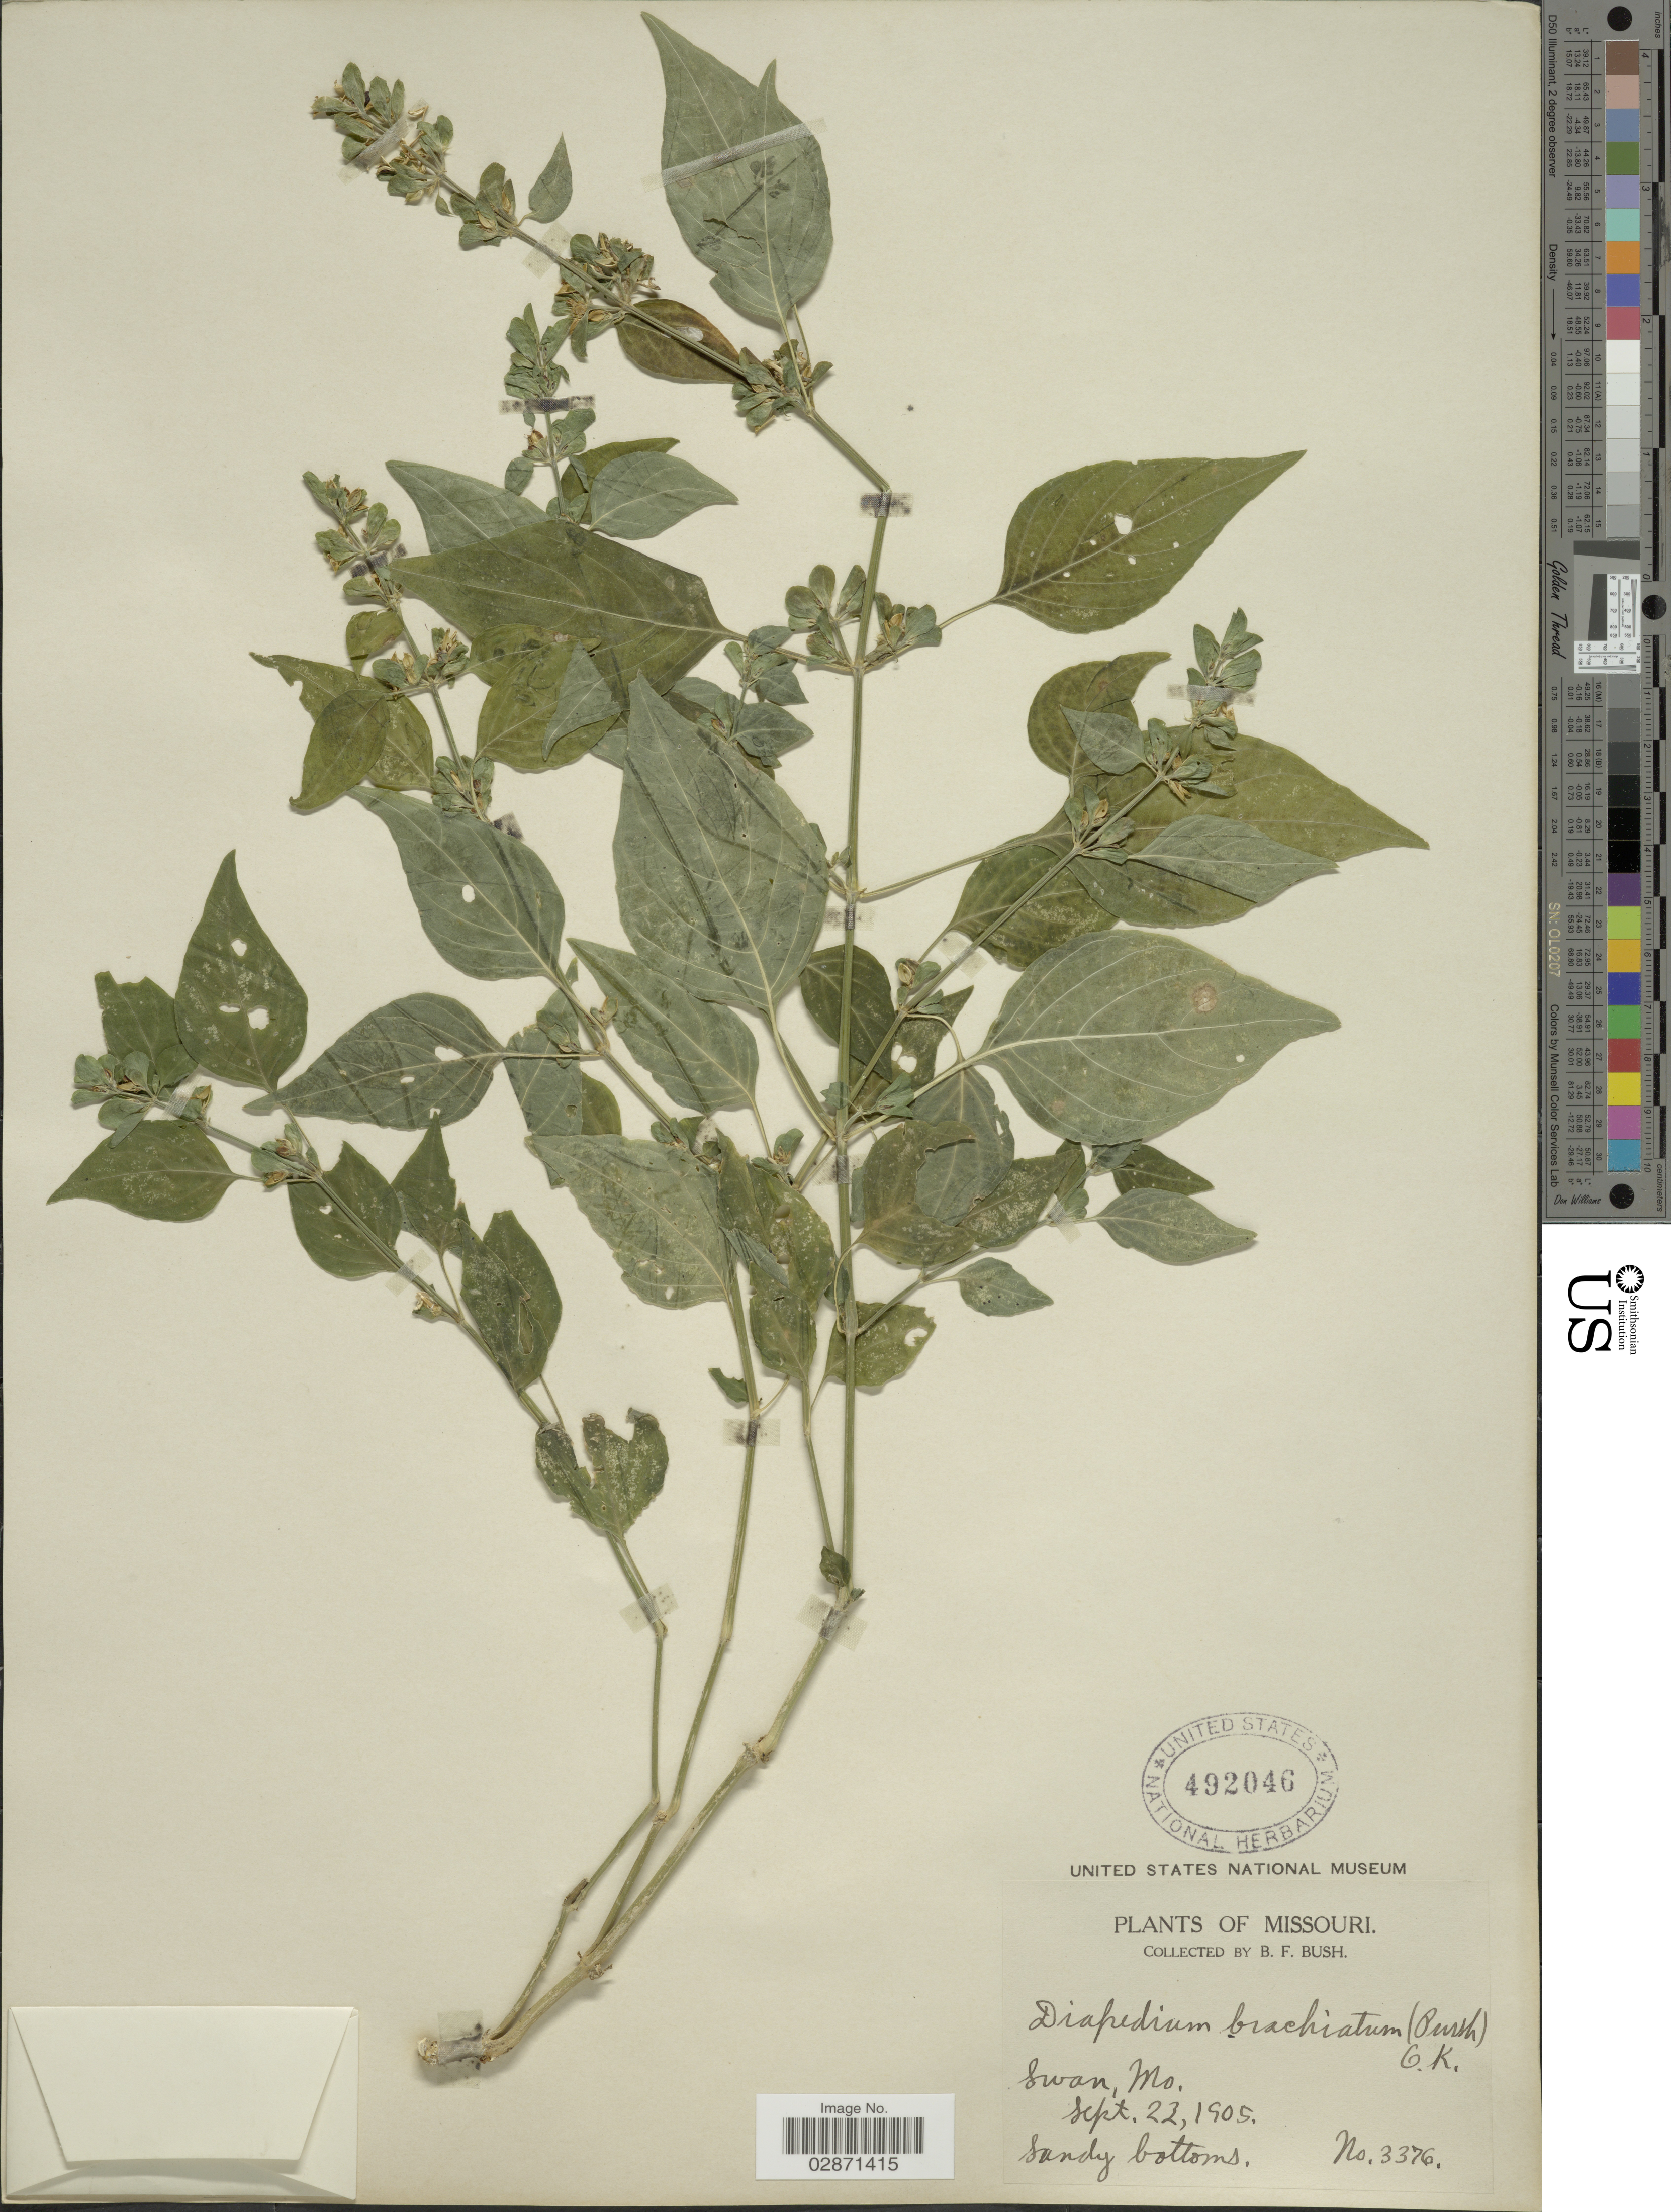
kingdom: Plantae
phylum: Tracheophyta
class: Magnoliopsida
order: Lamiales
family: Acanthaceae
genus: Dicliptera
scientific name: Dicliptera brachiata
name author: (Pursh) Spreng.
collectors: B. F. Bush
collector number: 3376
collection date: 1905-09-22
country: United States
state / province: Missouri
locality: Swan.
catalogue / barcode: US 492046